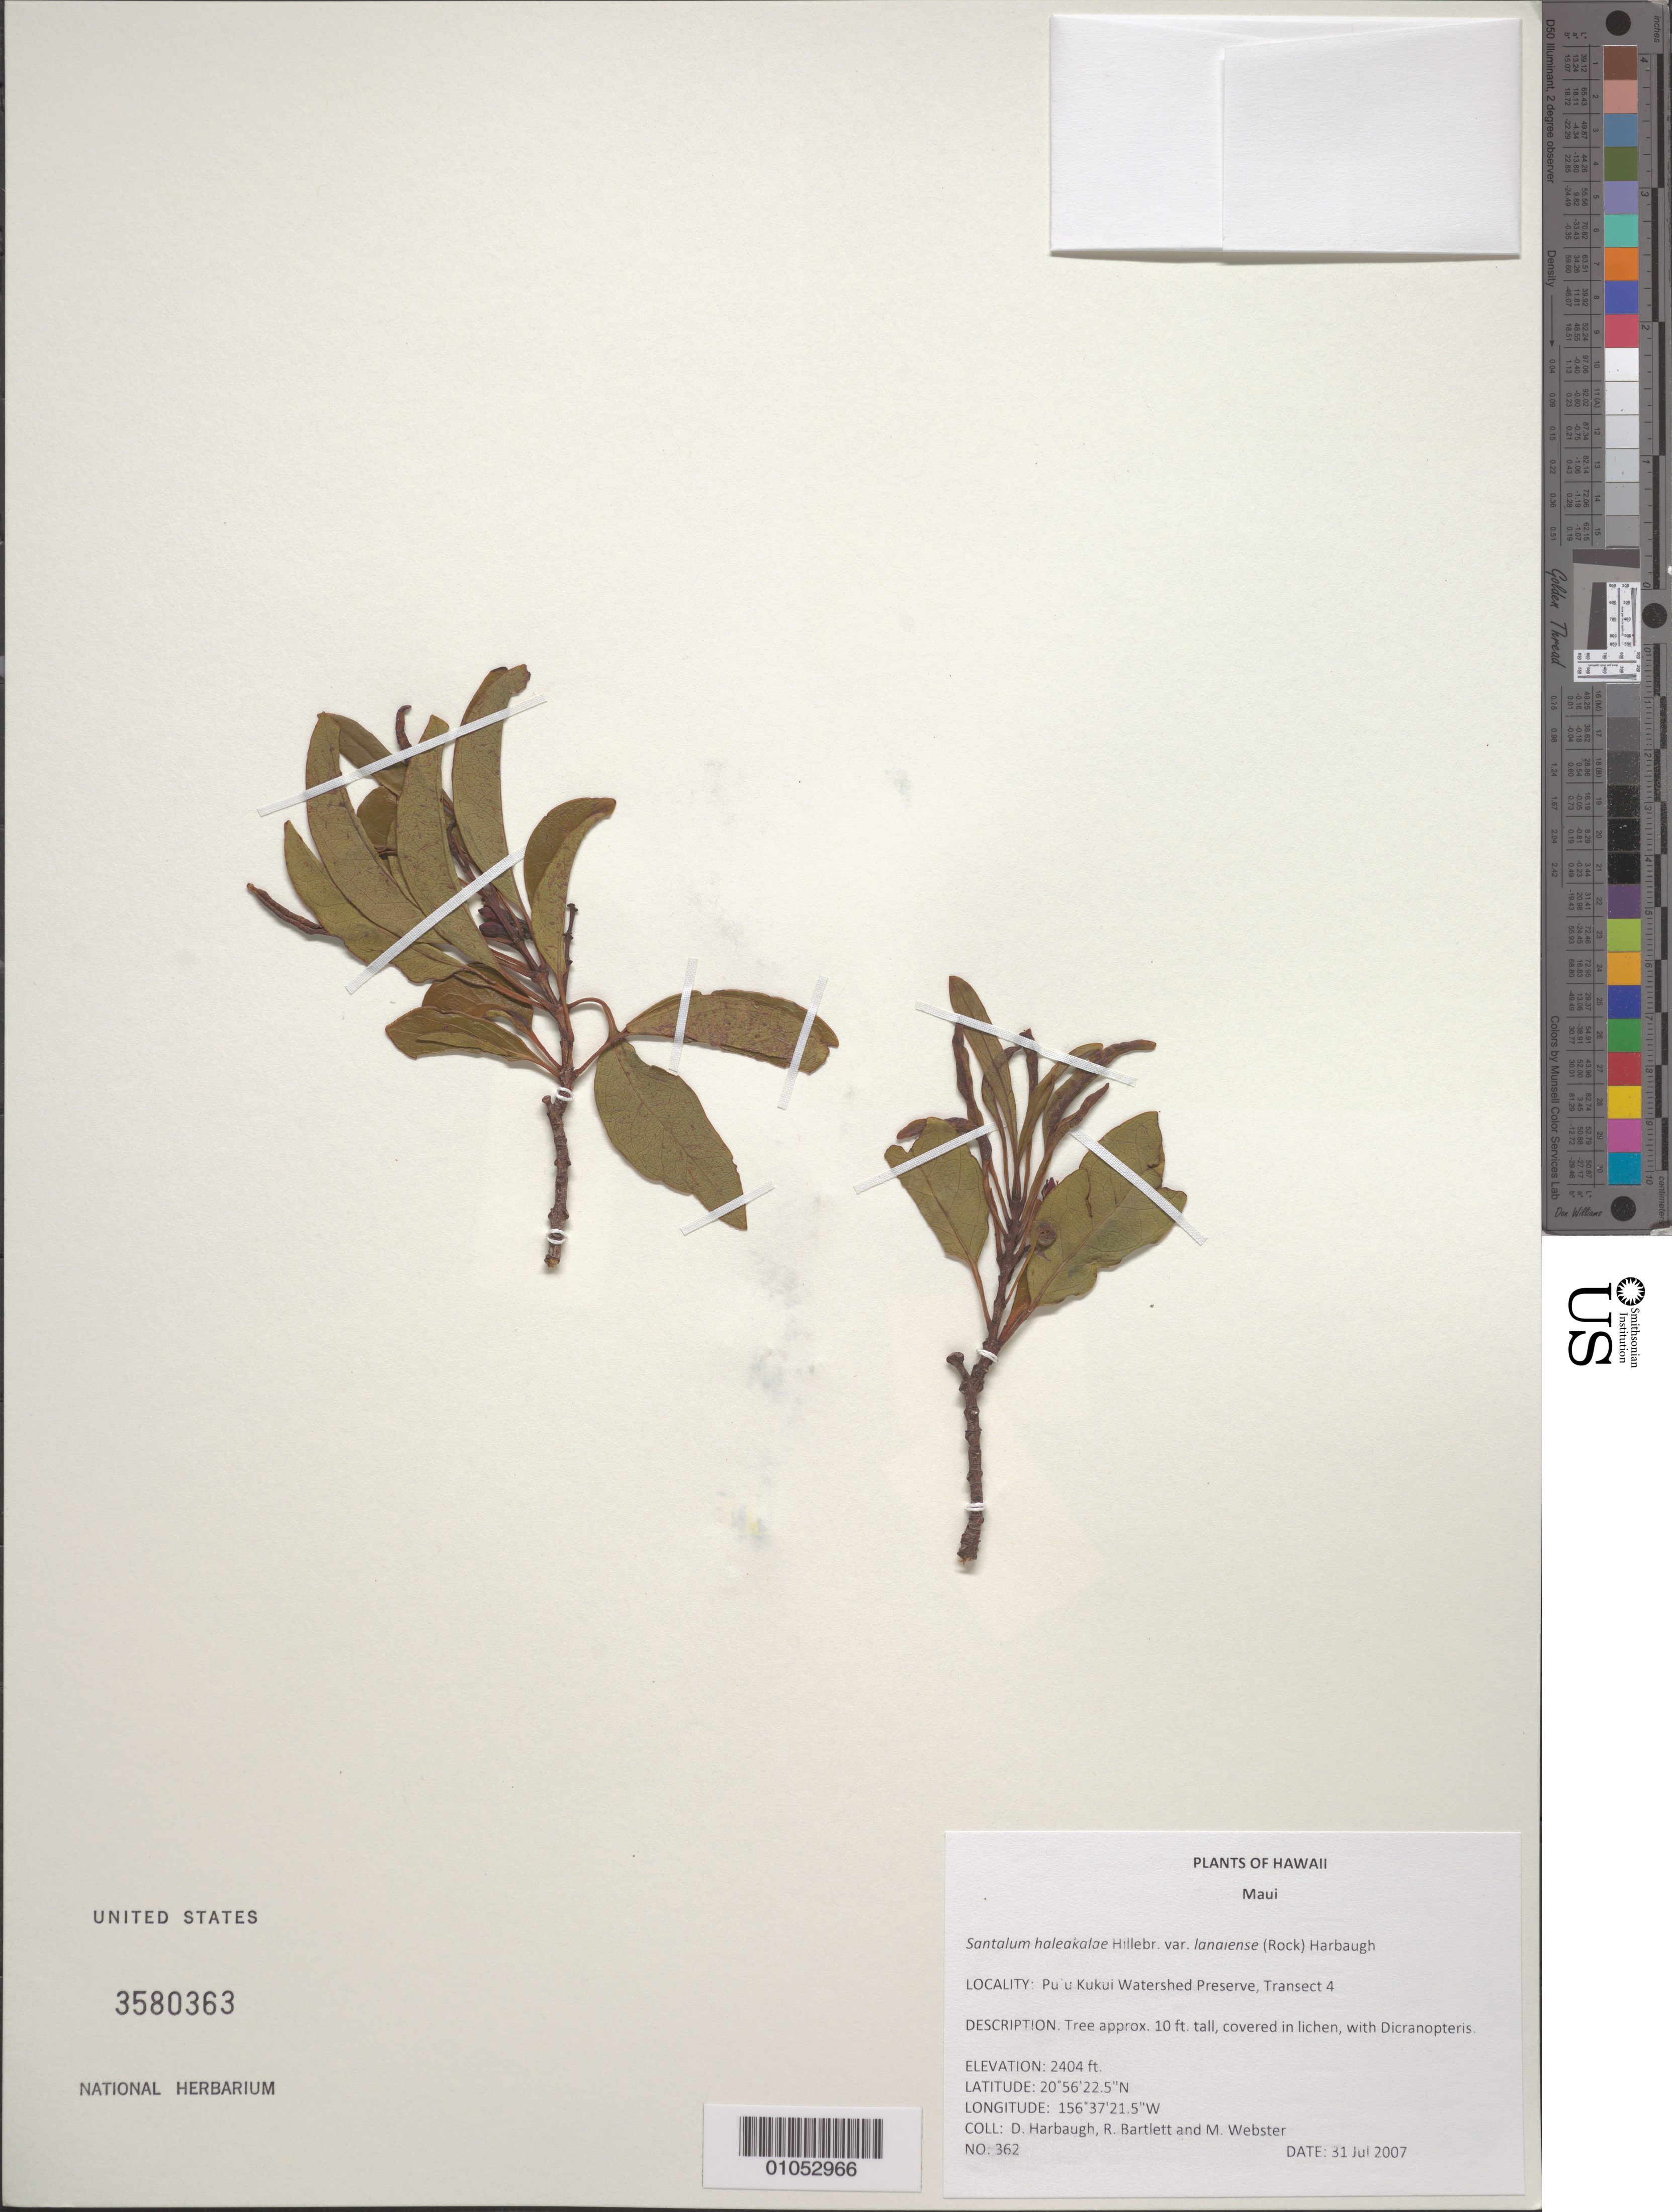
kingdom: Plantae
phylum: Tracheophyta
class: Magnoliopsida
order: Santalales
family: Santalaceae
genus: Santalum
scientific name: Santalum haleakalae var. lanaiense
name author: (Rock) Harbaugh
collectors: D. Harbaugh, R. Bartlett & M. Webster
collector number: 362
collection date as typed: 31 Jul 2007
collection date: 2007-07-31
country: United States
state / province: Hawaii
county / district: Maui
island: Maui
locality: Puu Kukui watershed Preserve, Transect 4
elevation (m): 733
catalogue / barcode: US 3580363